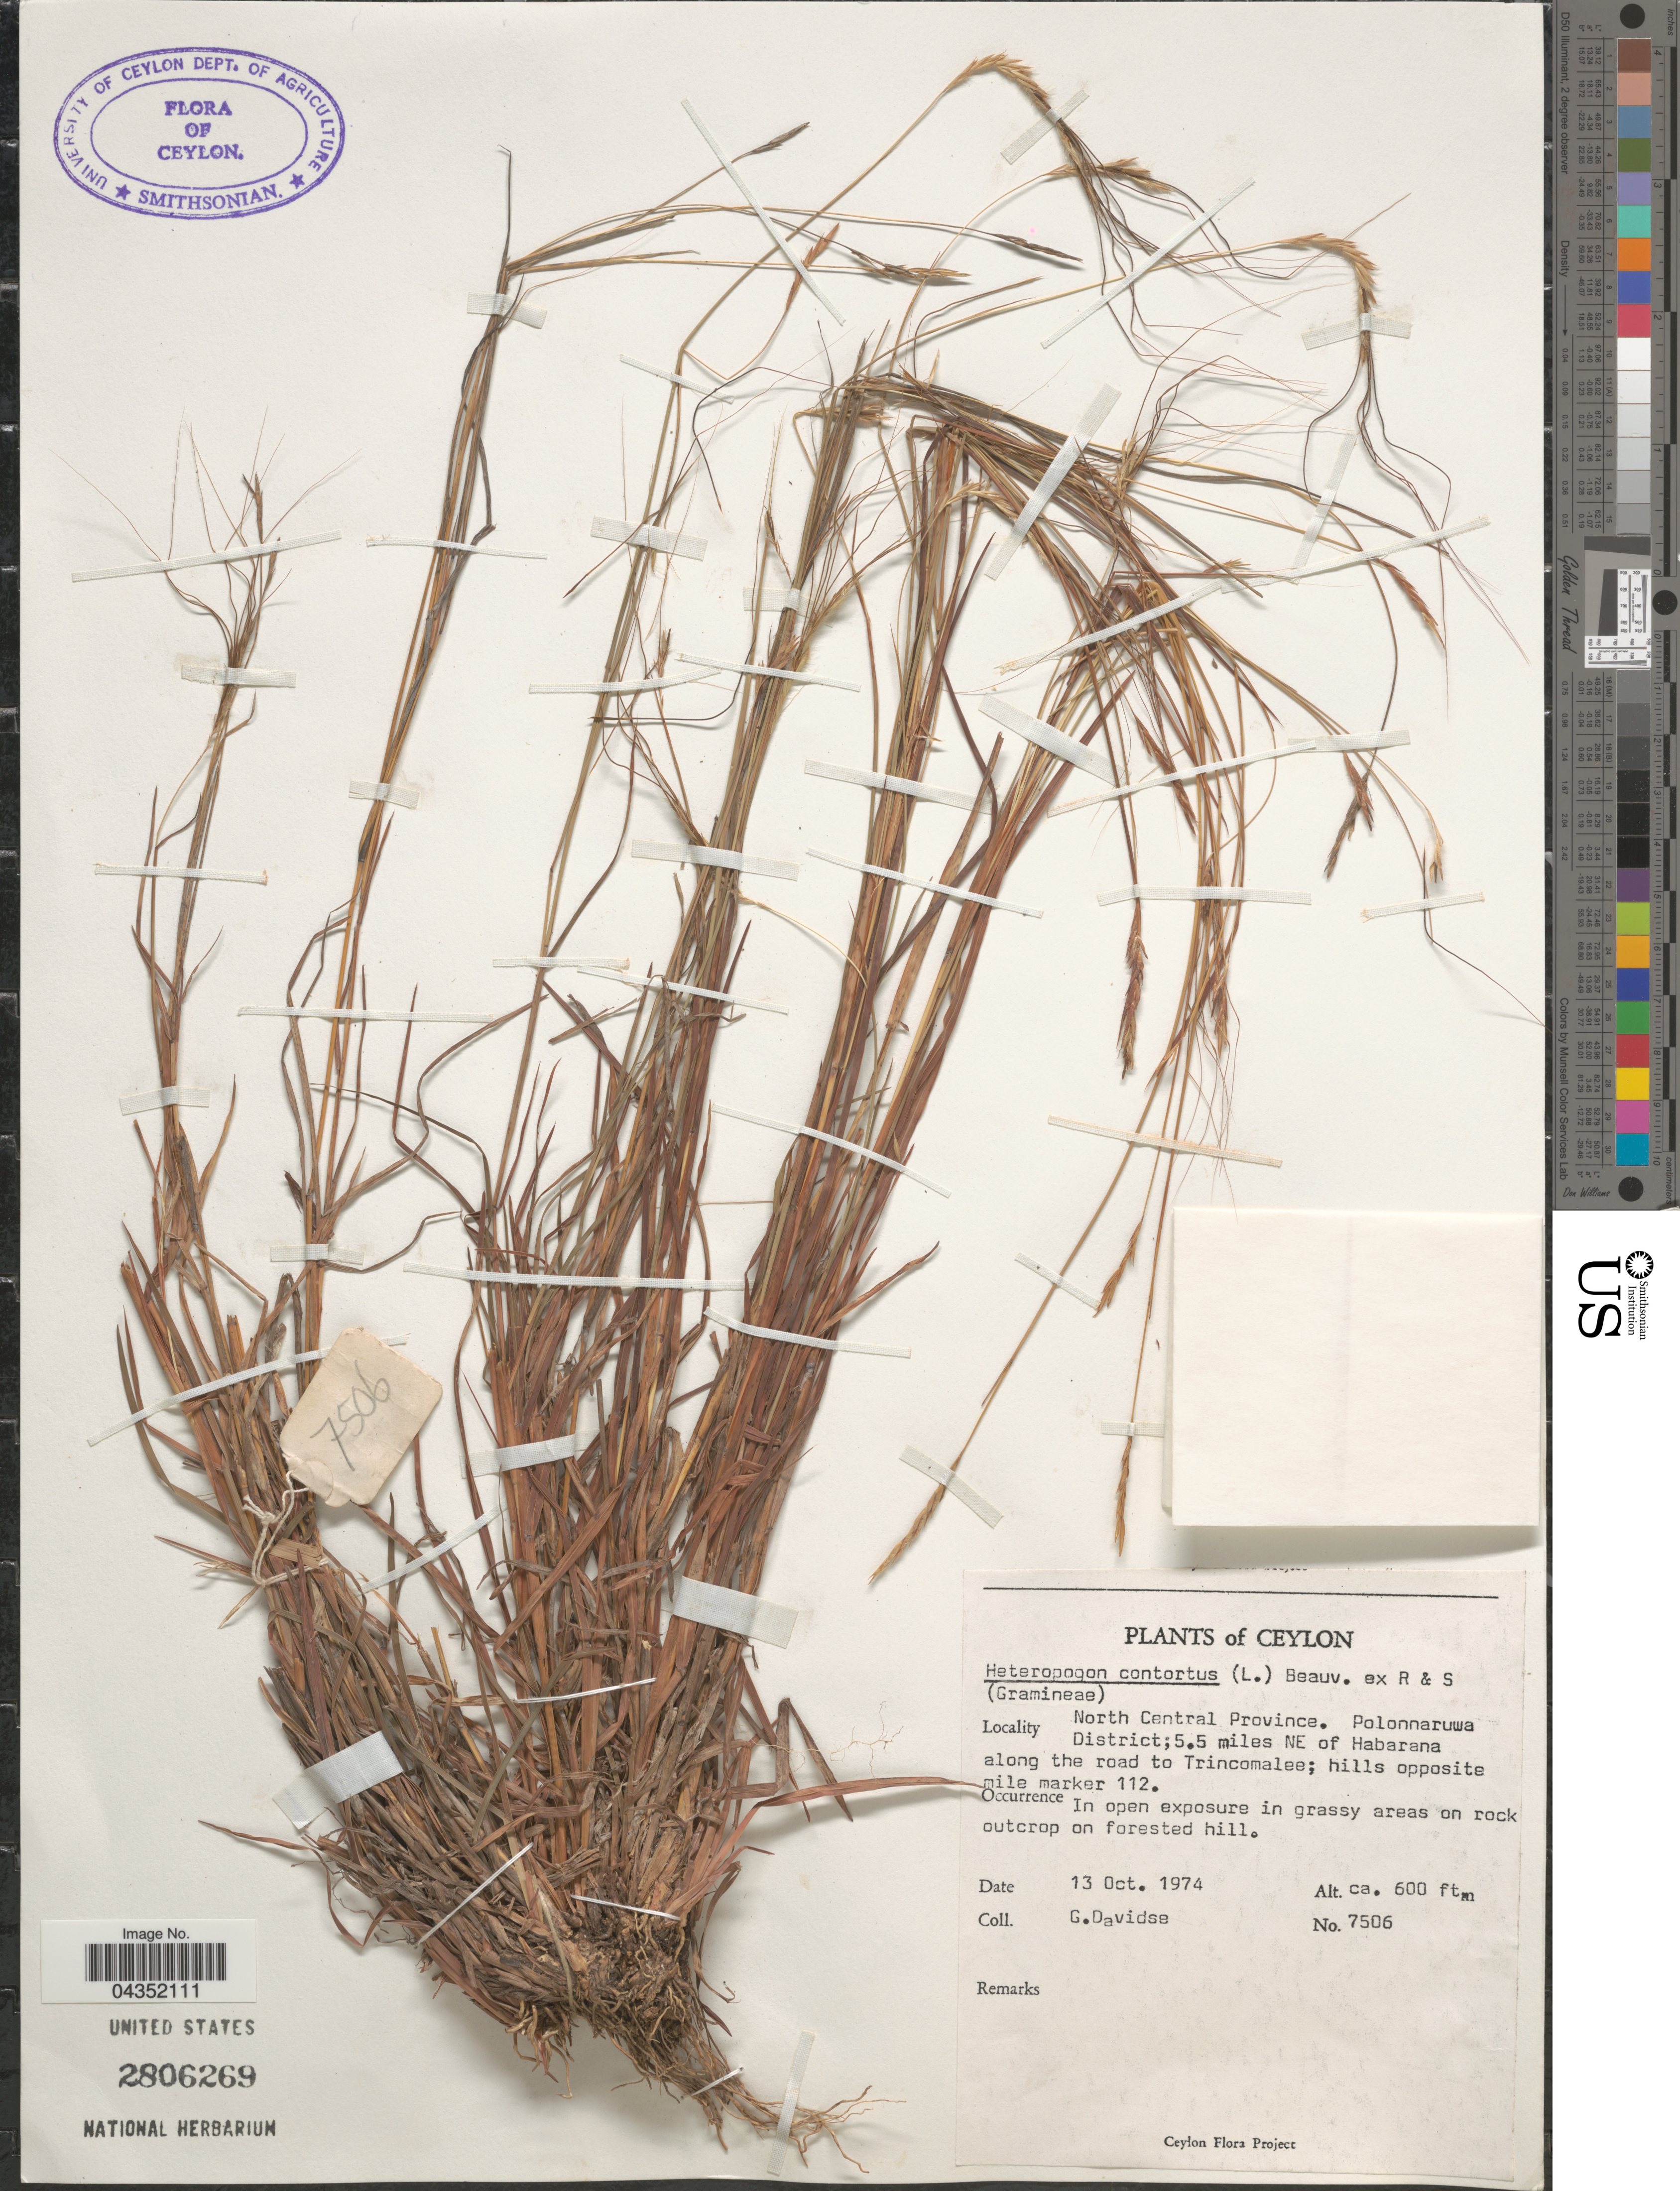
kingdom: Plantae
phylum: Tracheophyta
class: Liliopsida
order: Poales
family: Poaceae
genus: Heteropogon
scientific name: Heteropogon contortus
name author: (L.) P. Beauv. ex Roem. & Schult.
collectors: G. Davidse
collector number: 7506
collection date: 1974-10-13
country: Sri Lanka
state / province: North Central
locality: Ceylon. Polonnaruwa District;5.5 miles NE of Habarana along the road to Trincomalee; hills opposite mile marker 112.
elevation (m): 183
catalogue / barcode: US 2806269